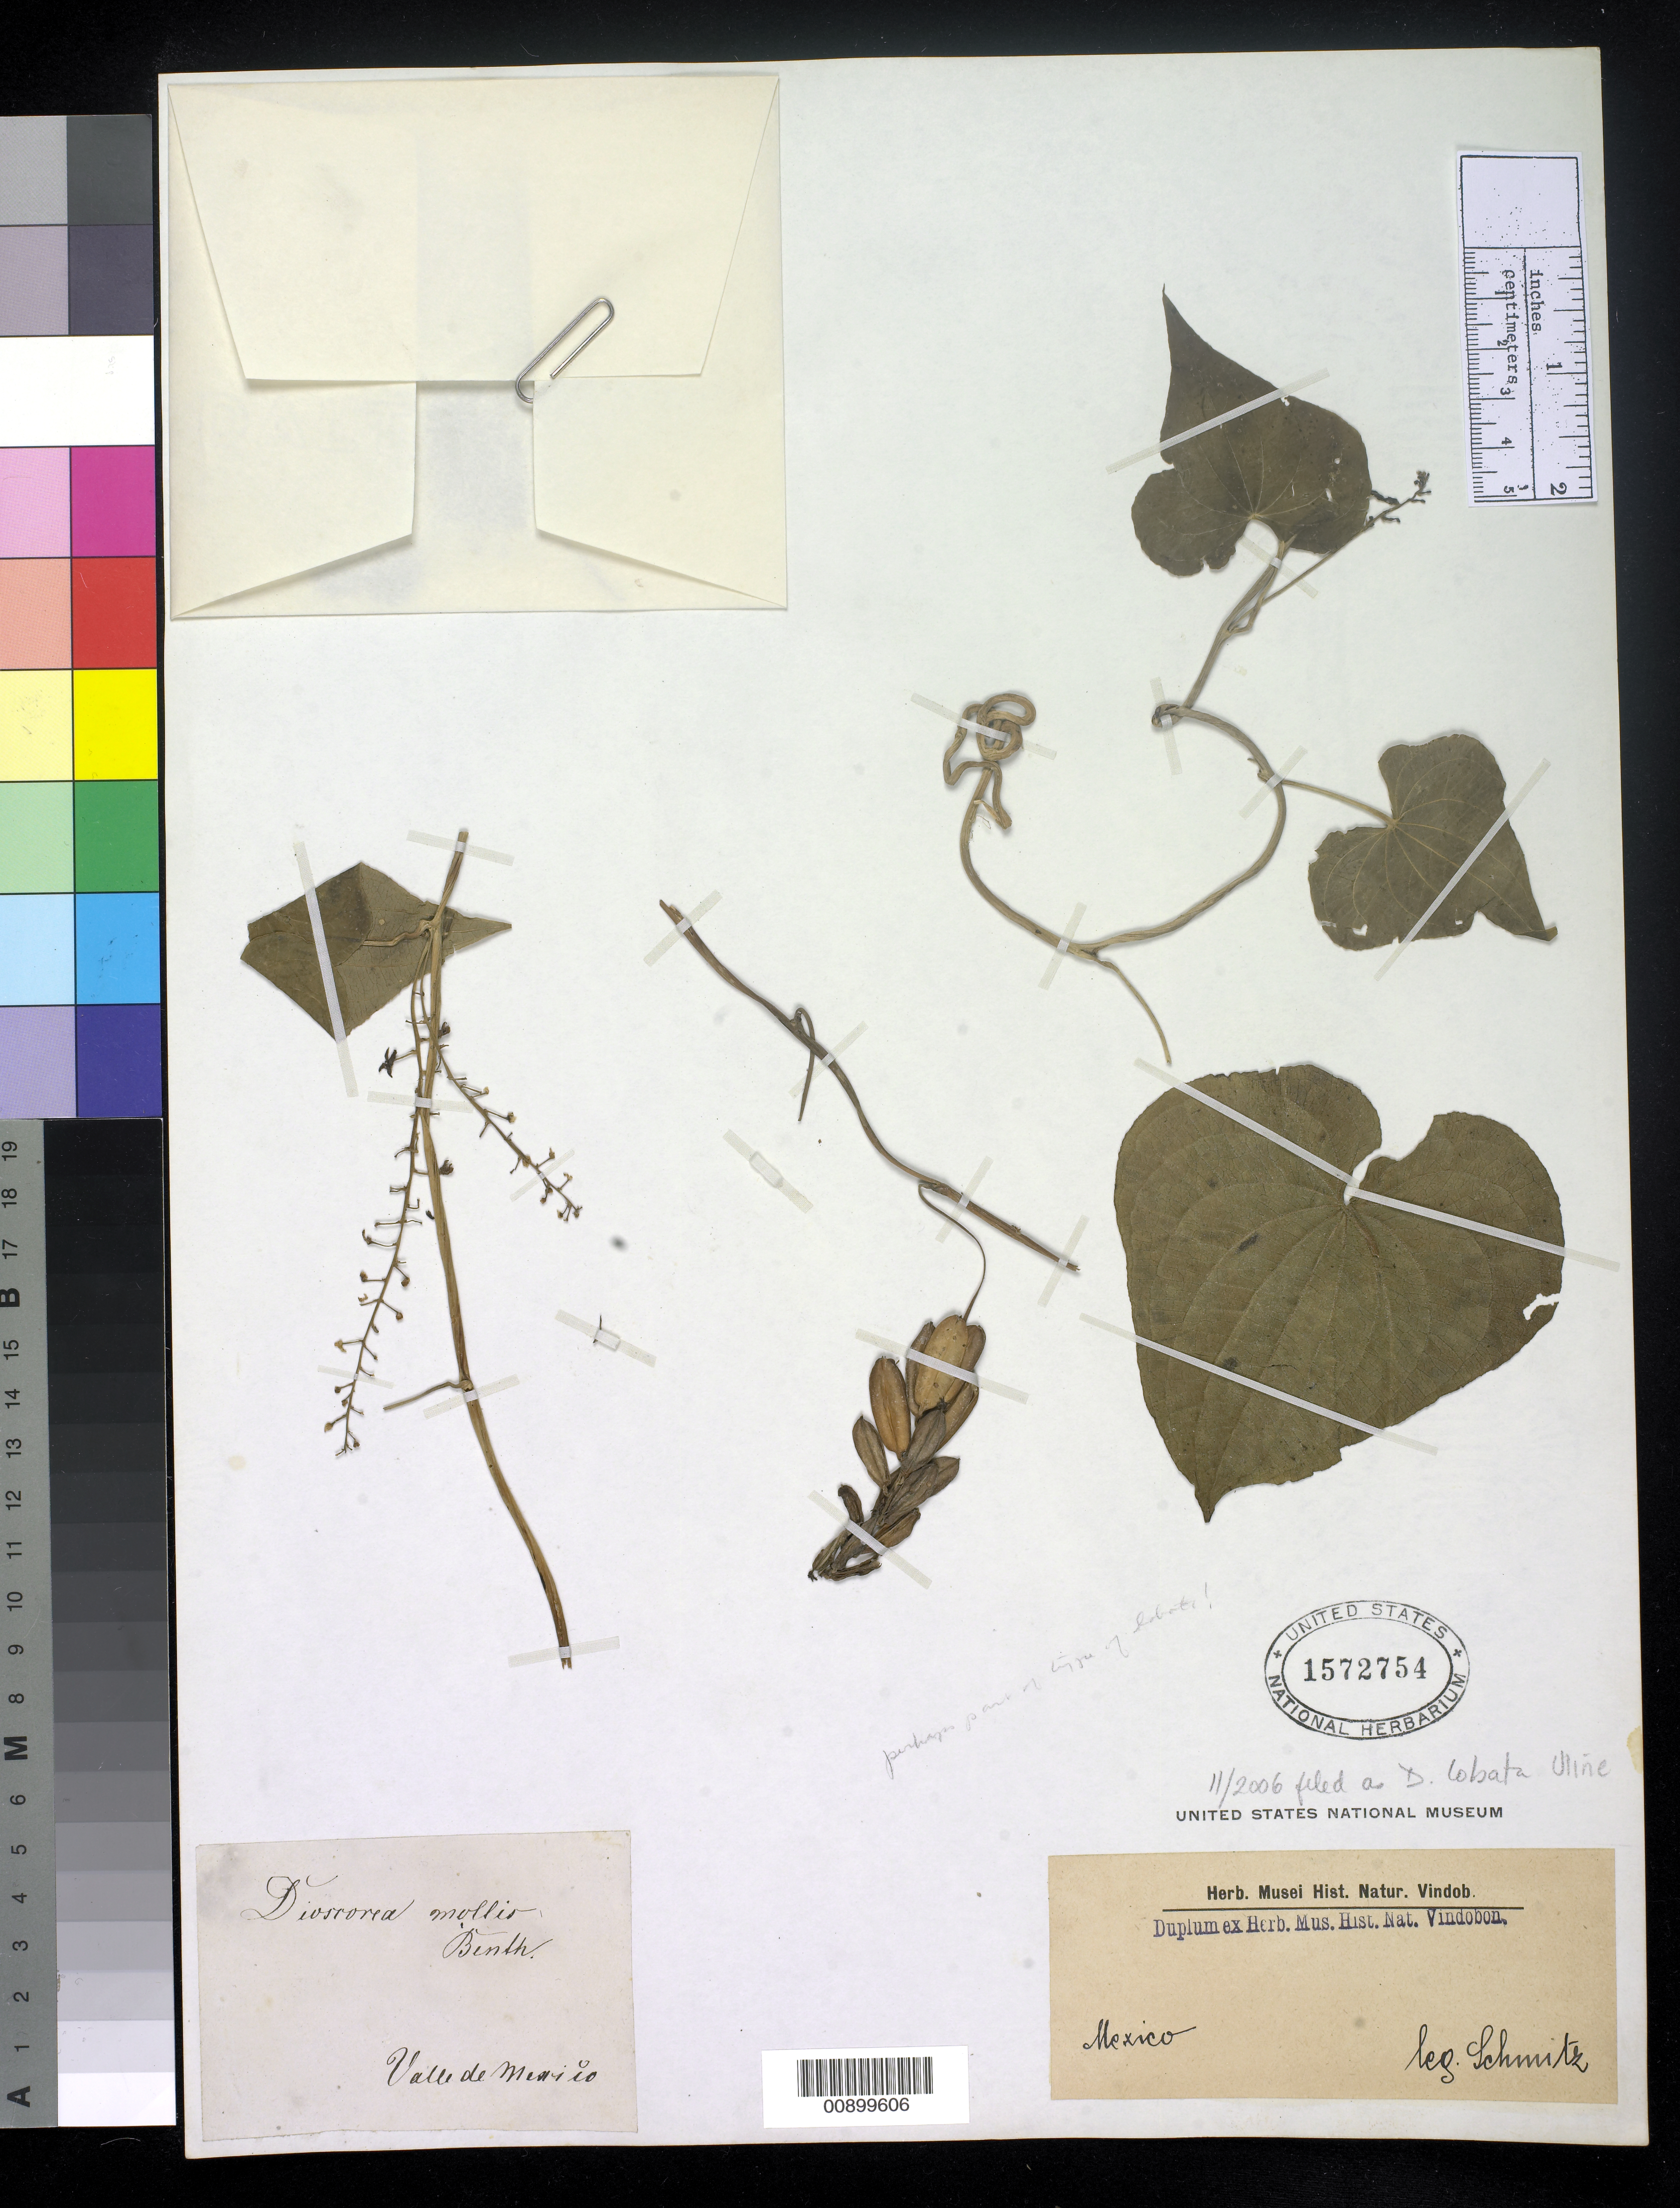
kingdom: Plantae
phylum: Tracheophyta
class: Liliopsida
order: Dioscoreales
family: Dioscoreaceae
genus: Dioscorea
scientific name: Dioscorea lobata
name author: Uline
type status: Possible Type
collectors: A. Schmitz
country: Mexico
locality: Valle de Mexico.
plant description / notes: Annotated in unknown hand (C.V. Morton?), "perhaps part of type of lobata!"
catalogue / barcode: US 1572754